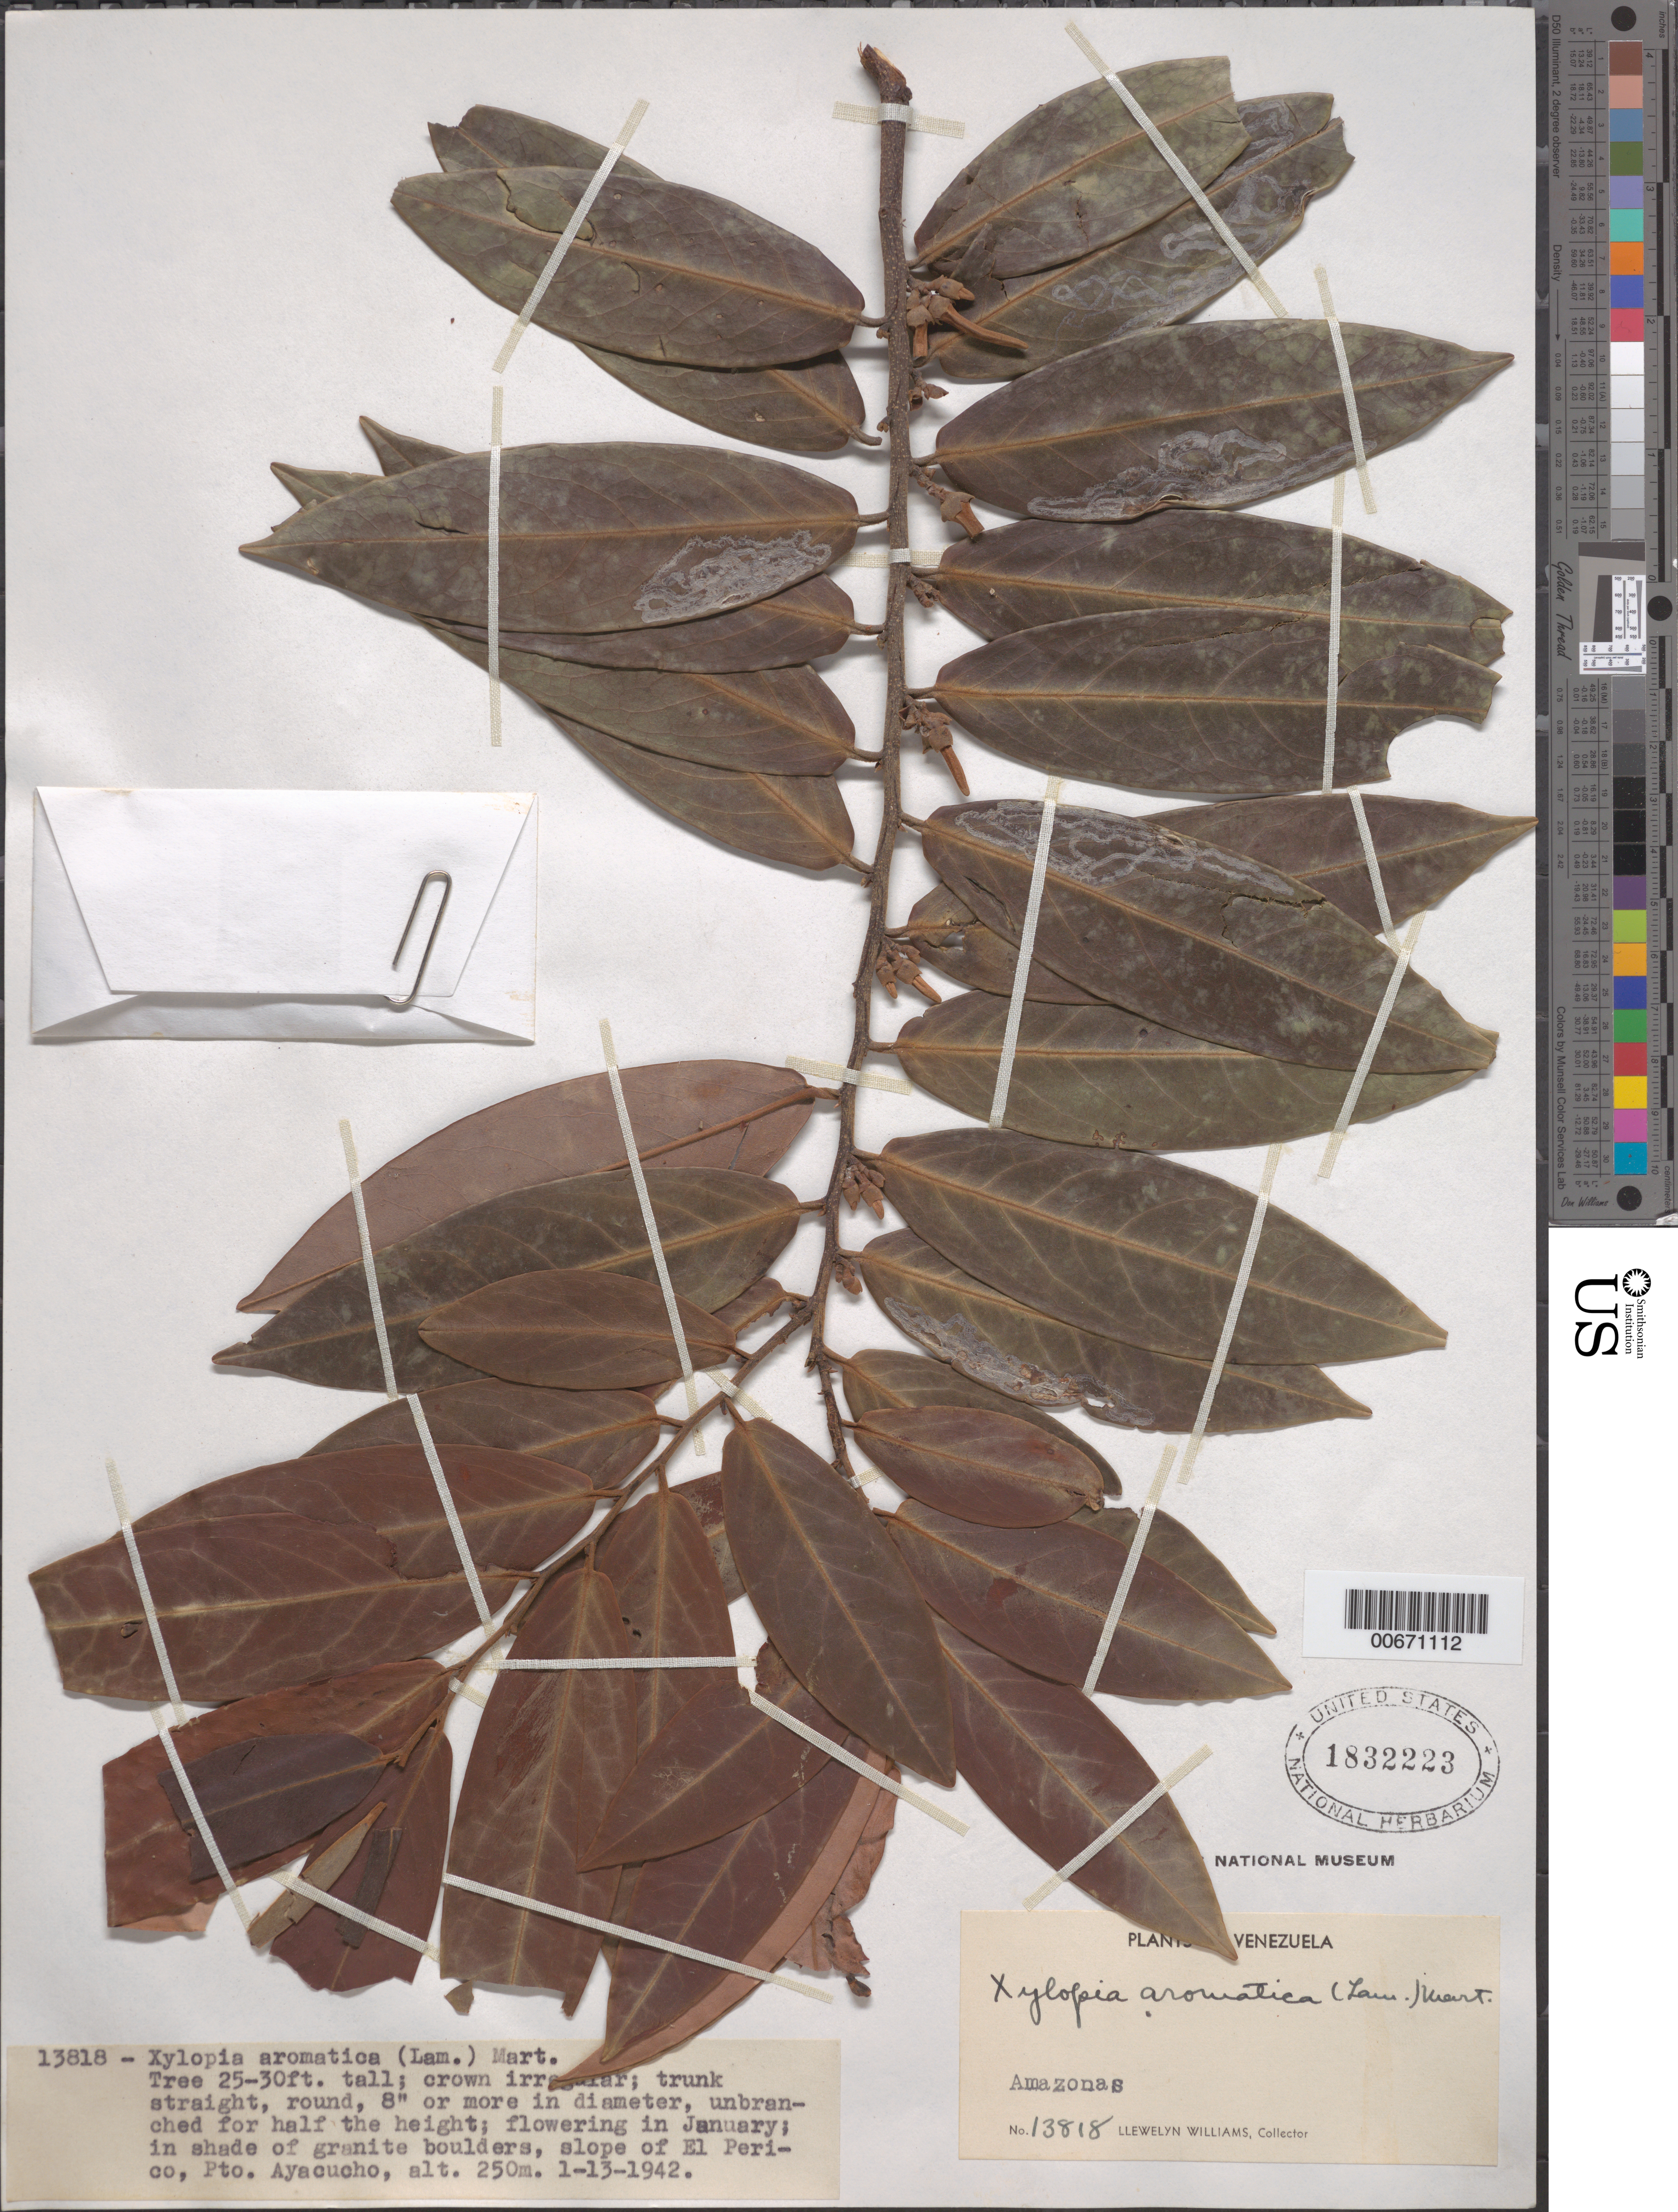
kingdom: Plantae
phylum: Tracheophyta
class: Magnoliopsida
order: Magnoliales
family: Annonaceae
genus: Xylopia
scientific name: Xylopia aromatica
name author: (Lam.) Mart.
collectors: Ll. Williams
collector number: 13818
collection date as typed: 13-Jan-42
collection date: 1942-01-13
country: Venezuela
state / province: Amazonas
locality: El Perico, Puerto Ayacucho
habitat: Shade of granite boulders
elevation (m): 250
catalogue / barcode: US 1832223